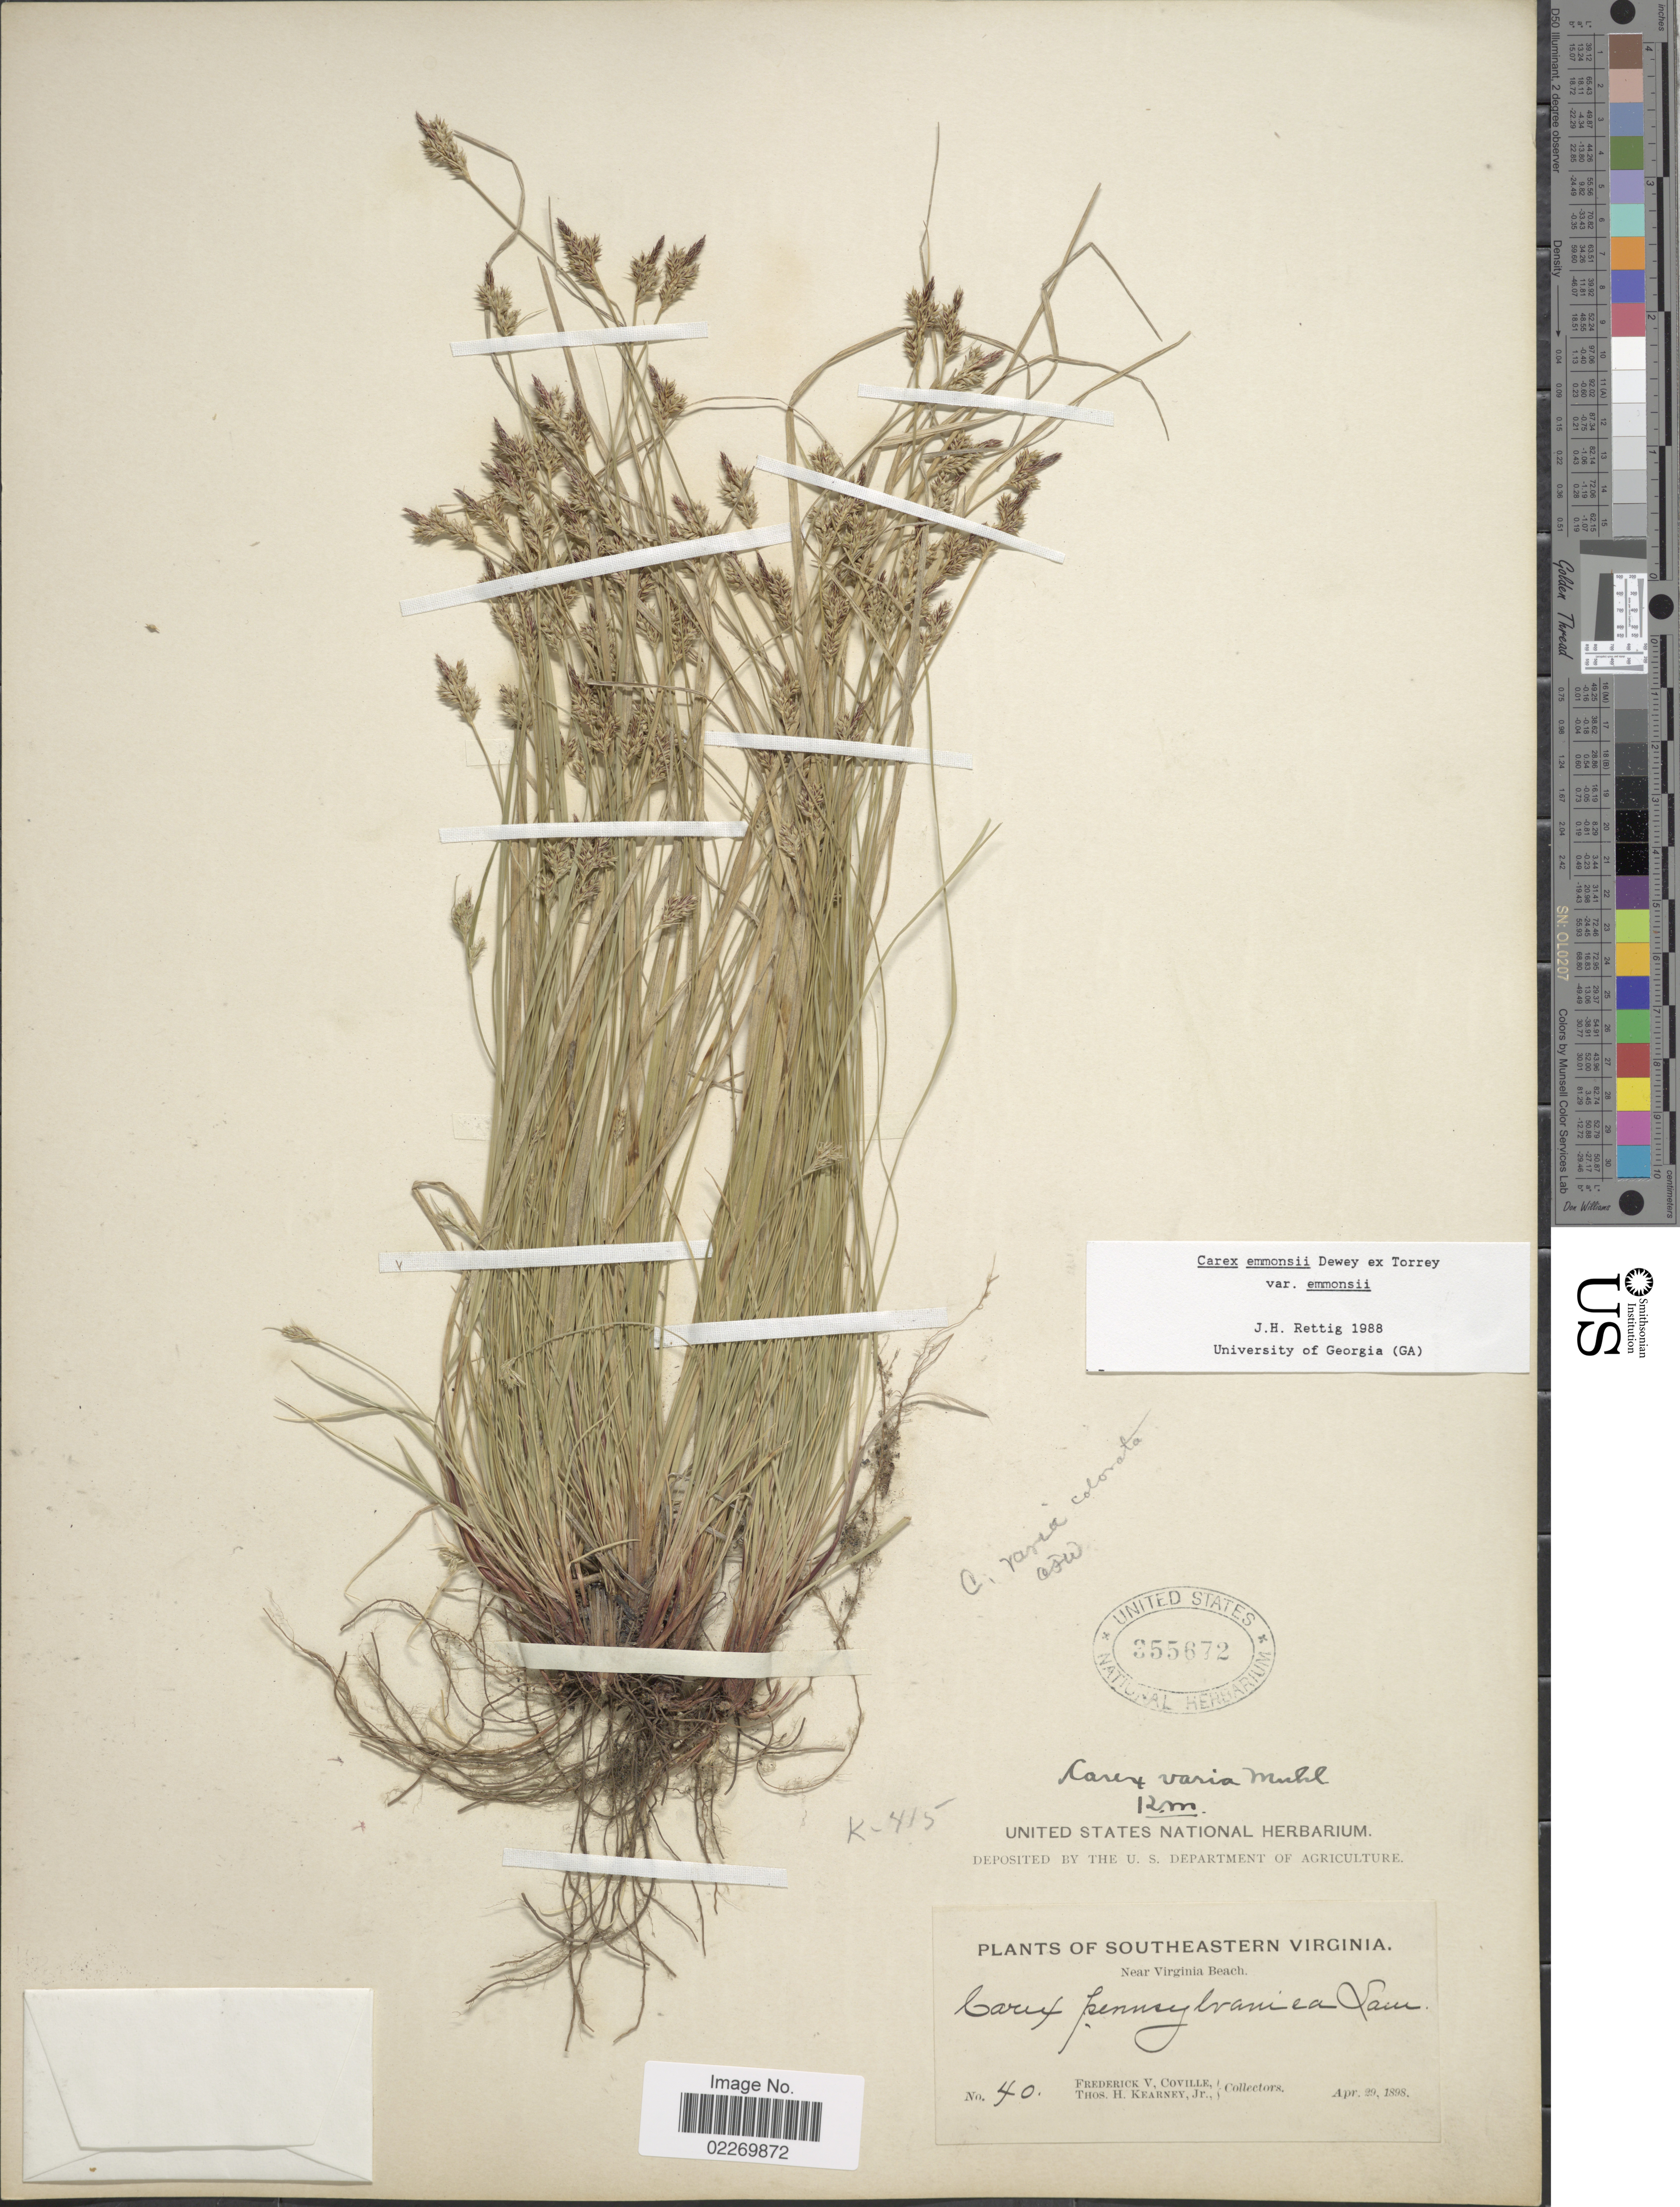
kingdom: Plantae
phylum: Tracheophyta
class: Liliopsida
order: Poales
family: Cyperaceae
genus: Carex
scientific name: Carex emmonsii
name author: Dewey ex Torr.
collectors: F. V. Coville & T. H. Kearney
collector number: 40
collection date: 1898-04-29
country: United States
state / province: Virginia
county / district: City of Virginia Beach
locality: Southeastern Virginia, near Virginia Beach.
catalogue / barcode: US 355672